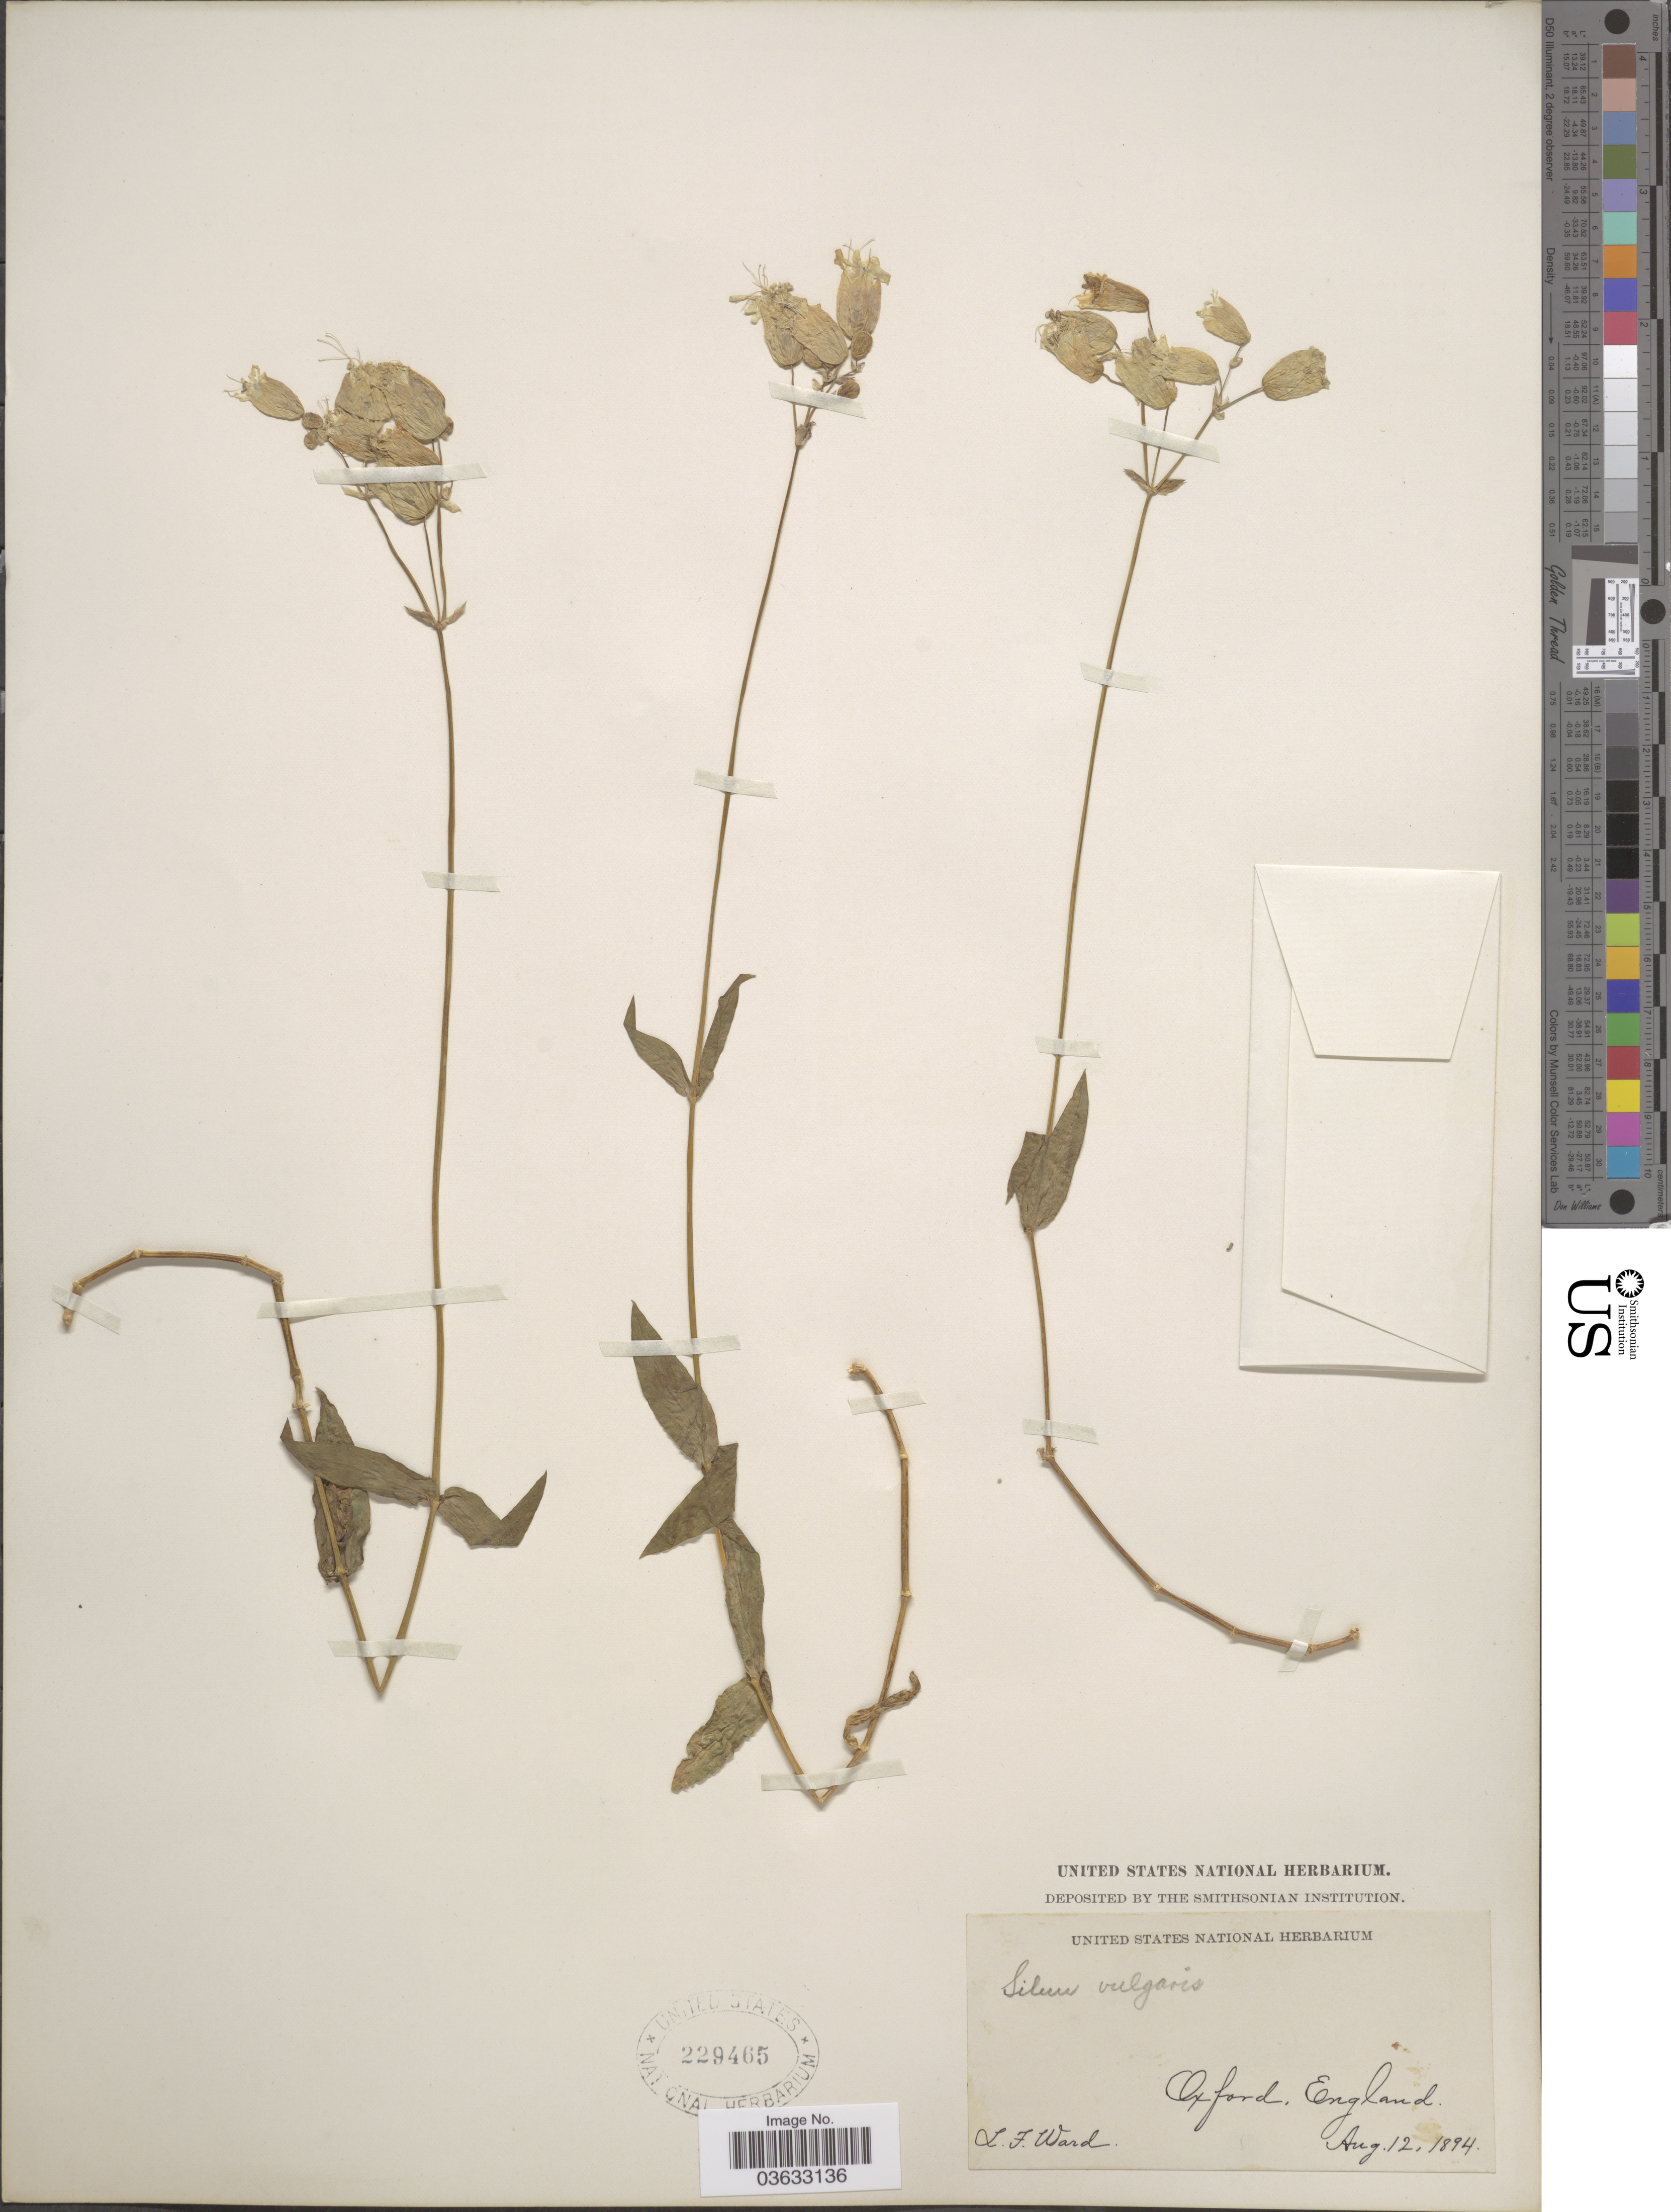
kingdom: Plantae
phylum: Tracheophyta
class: Magnoliopsida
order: Caryophyllales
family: Caryophyllaceae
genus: Silene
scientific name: Silene inflata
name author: Sm.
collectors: L. Ward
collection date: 1894-08-12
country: United Kingdom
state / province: England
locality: Oxford.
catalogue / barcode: US 229465